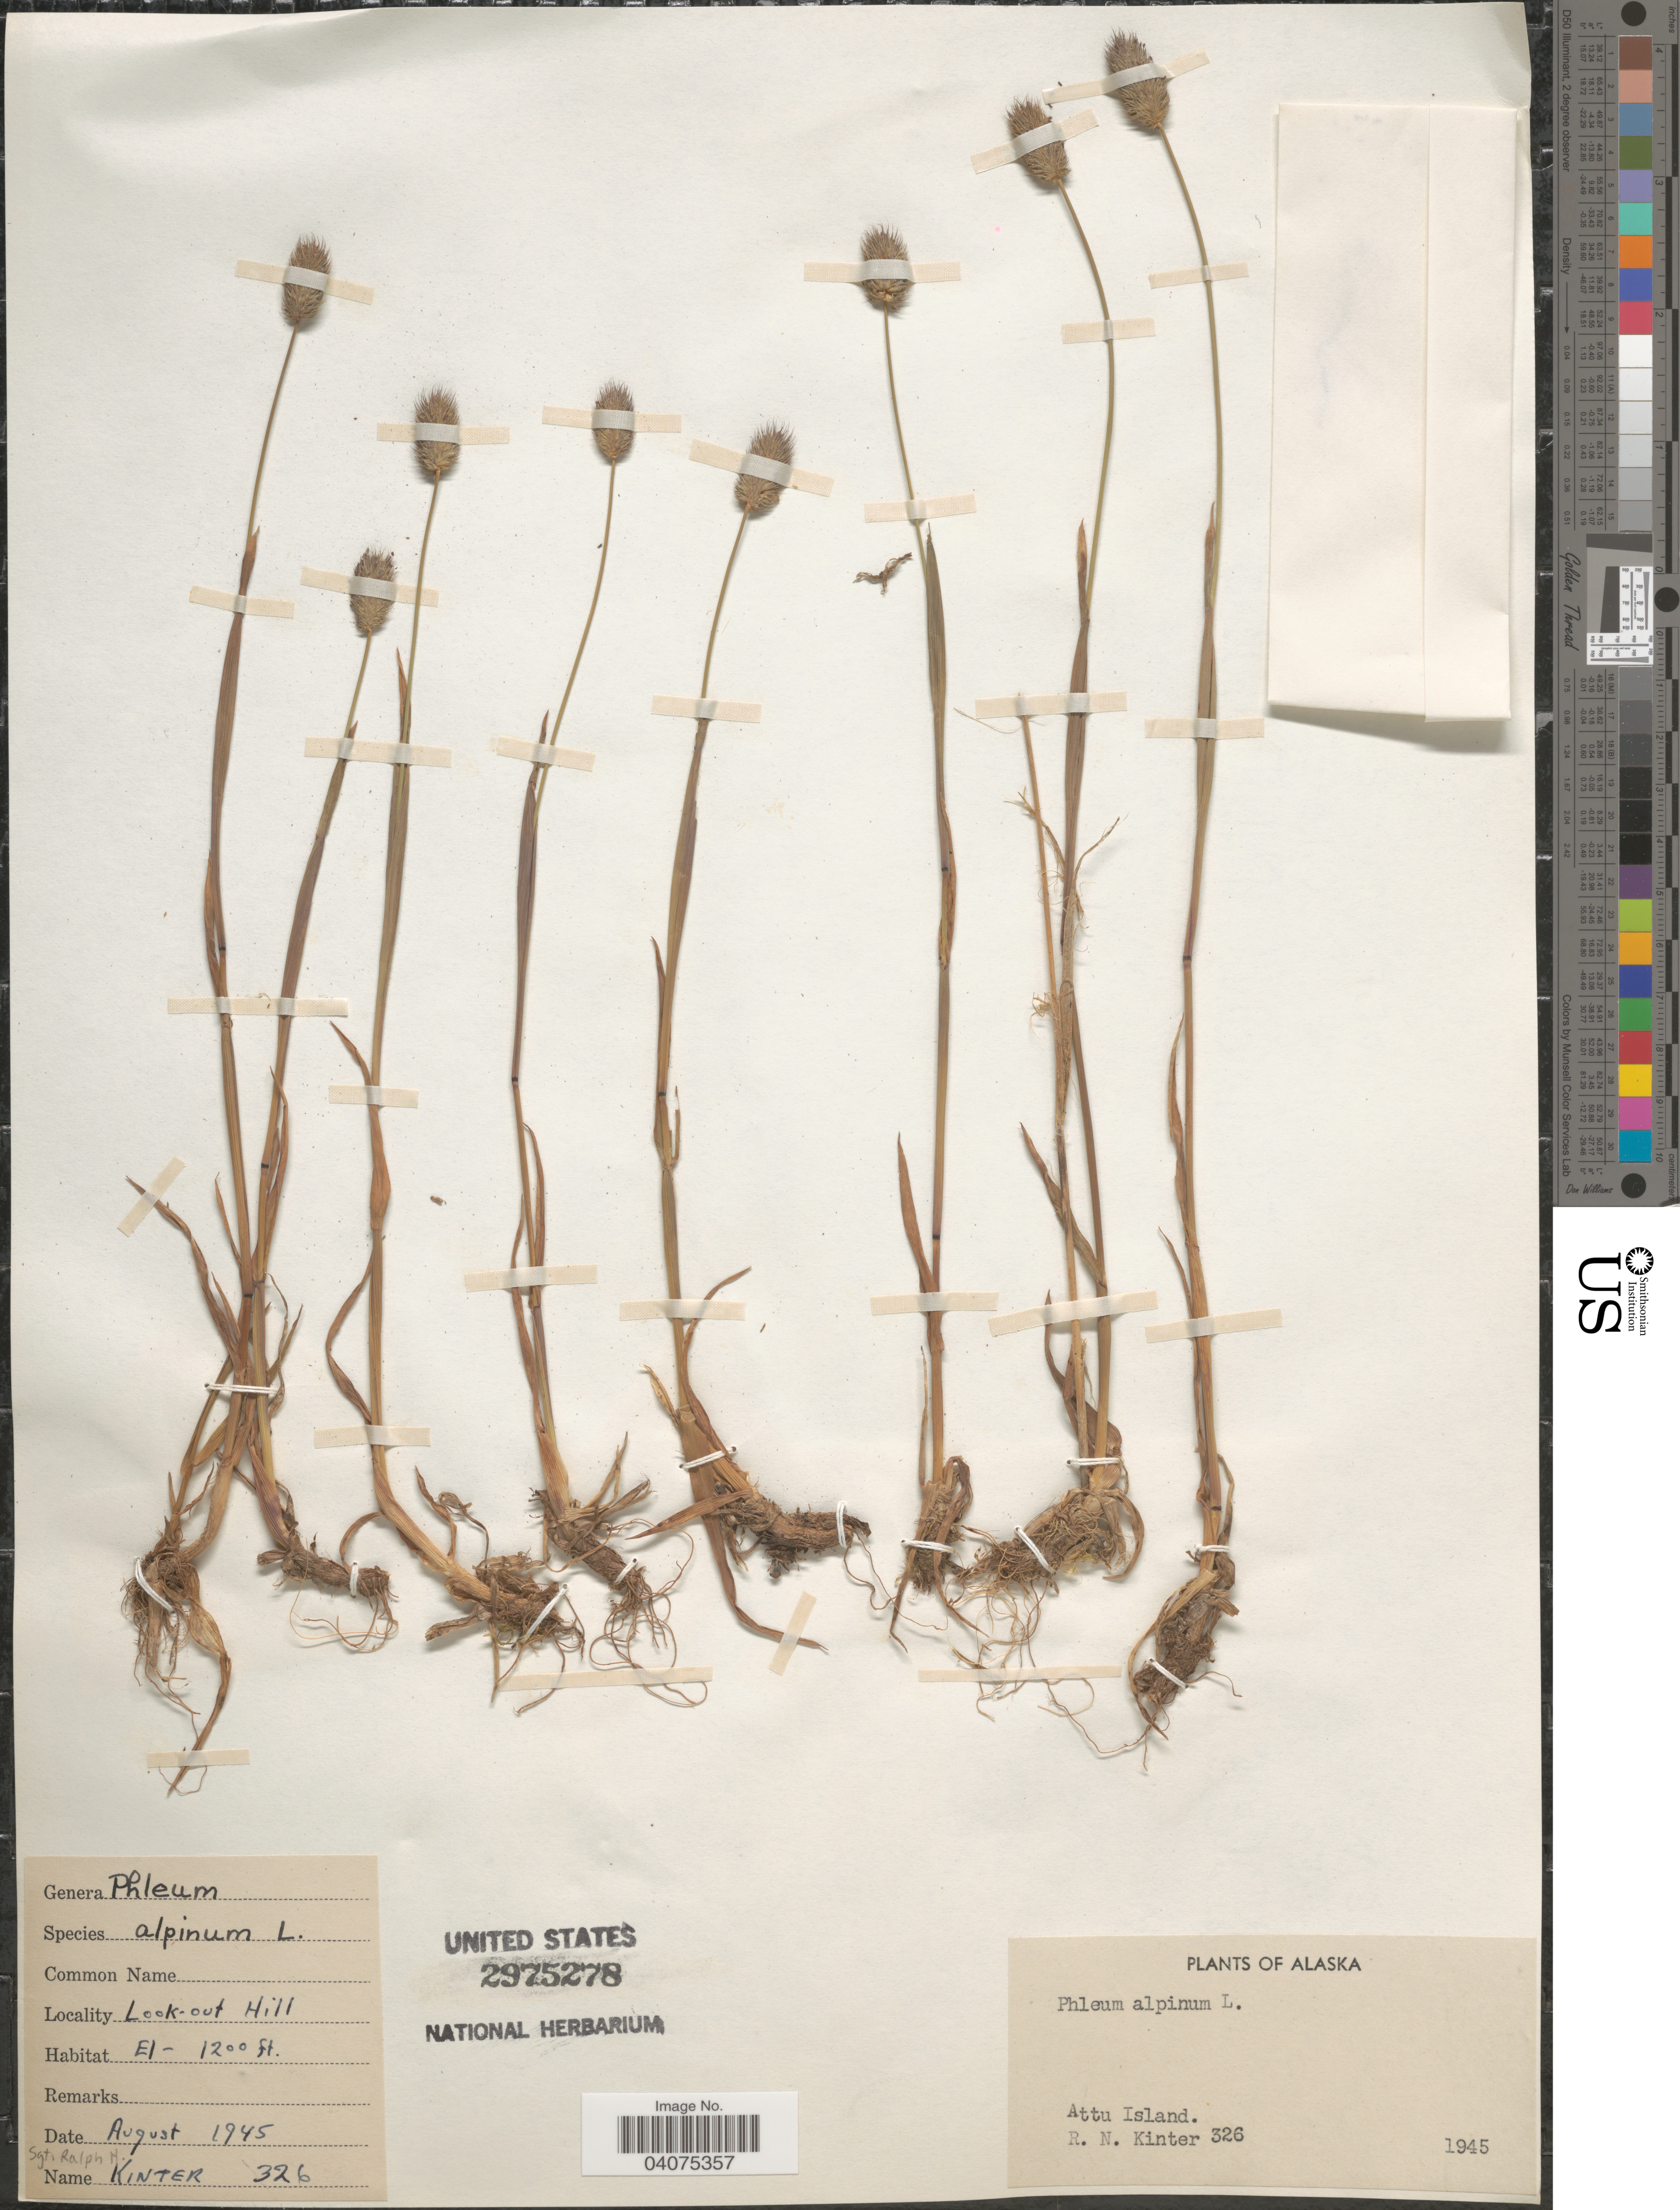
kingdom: Plantae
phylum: Tracheophyta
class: Liliopsida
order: Poales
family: Poaceae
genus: Phleum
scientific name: Phleum alpinum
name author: L.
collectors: R. Kinter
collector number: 326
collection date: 1945-08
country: United States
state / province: Alaska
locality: Attu Island. Look-out Hill.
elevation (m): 366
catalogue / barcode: US 2975278